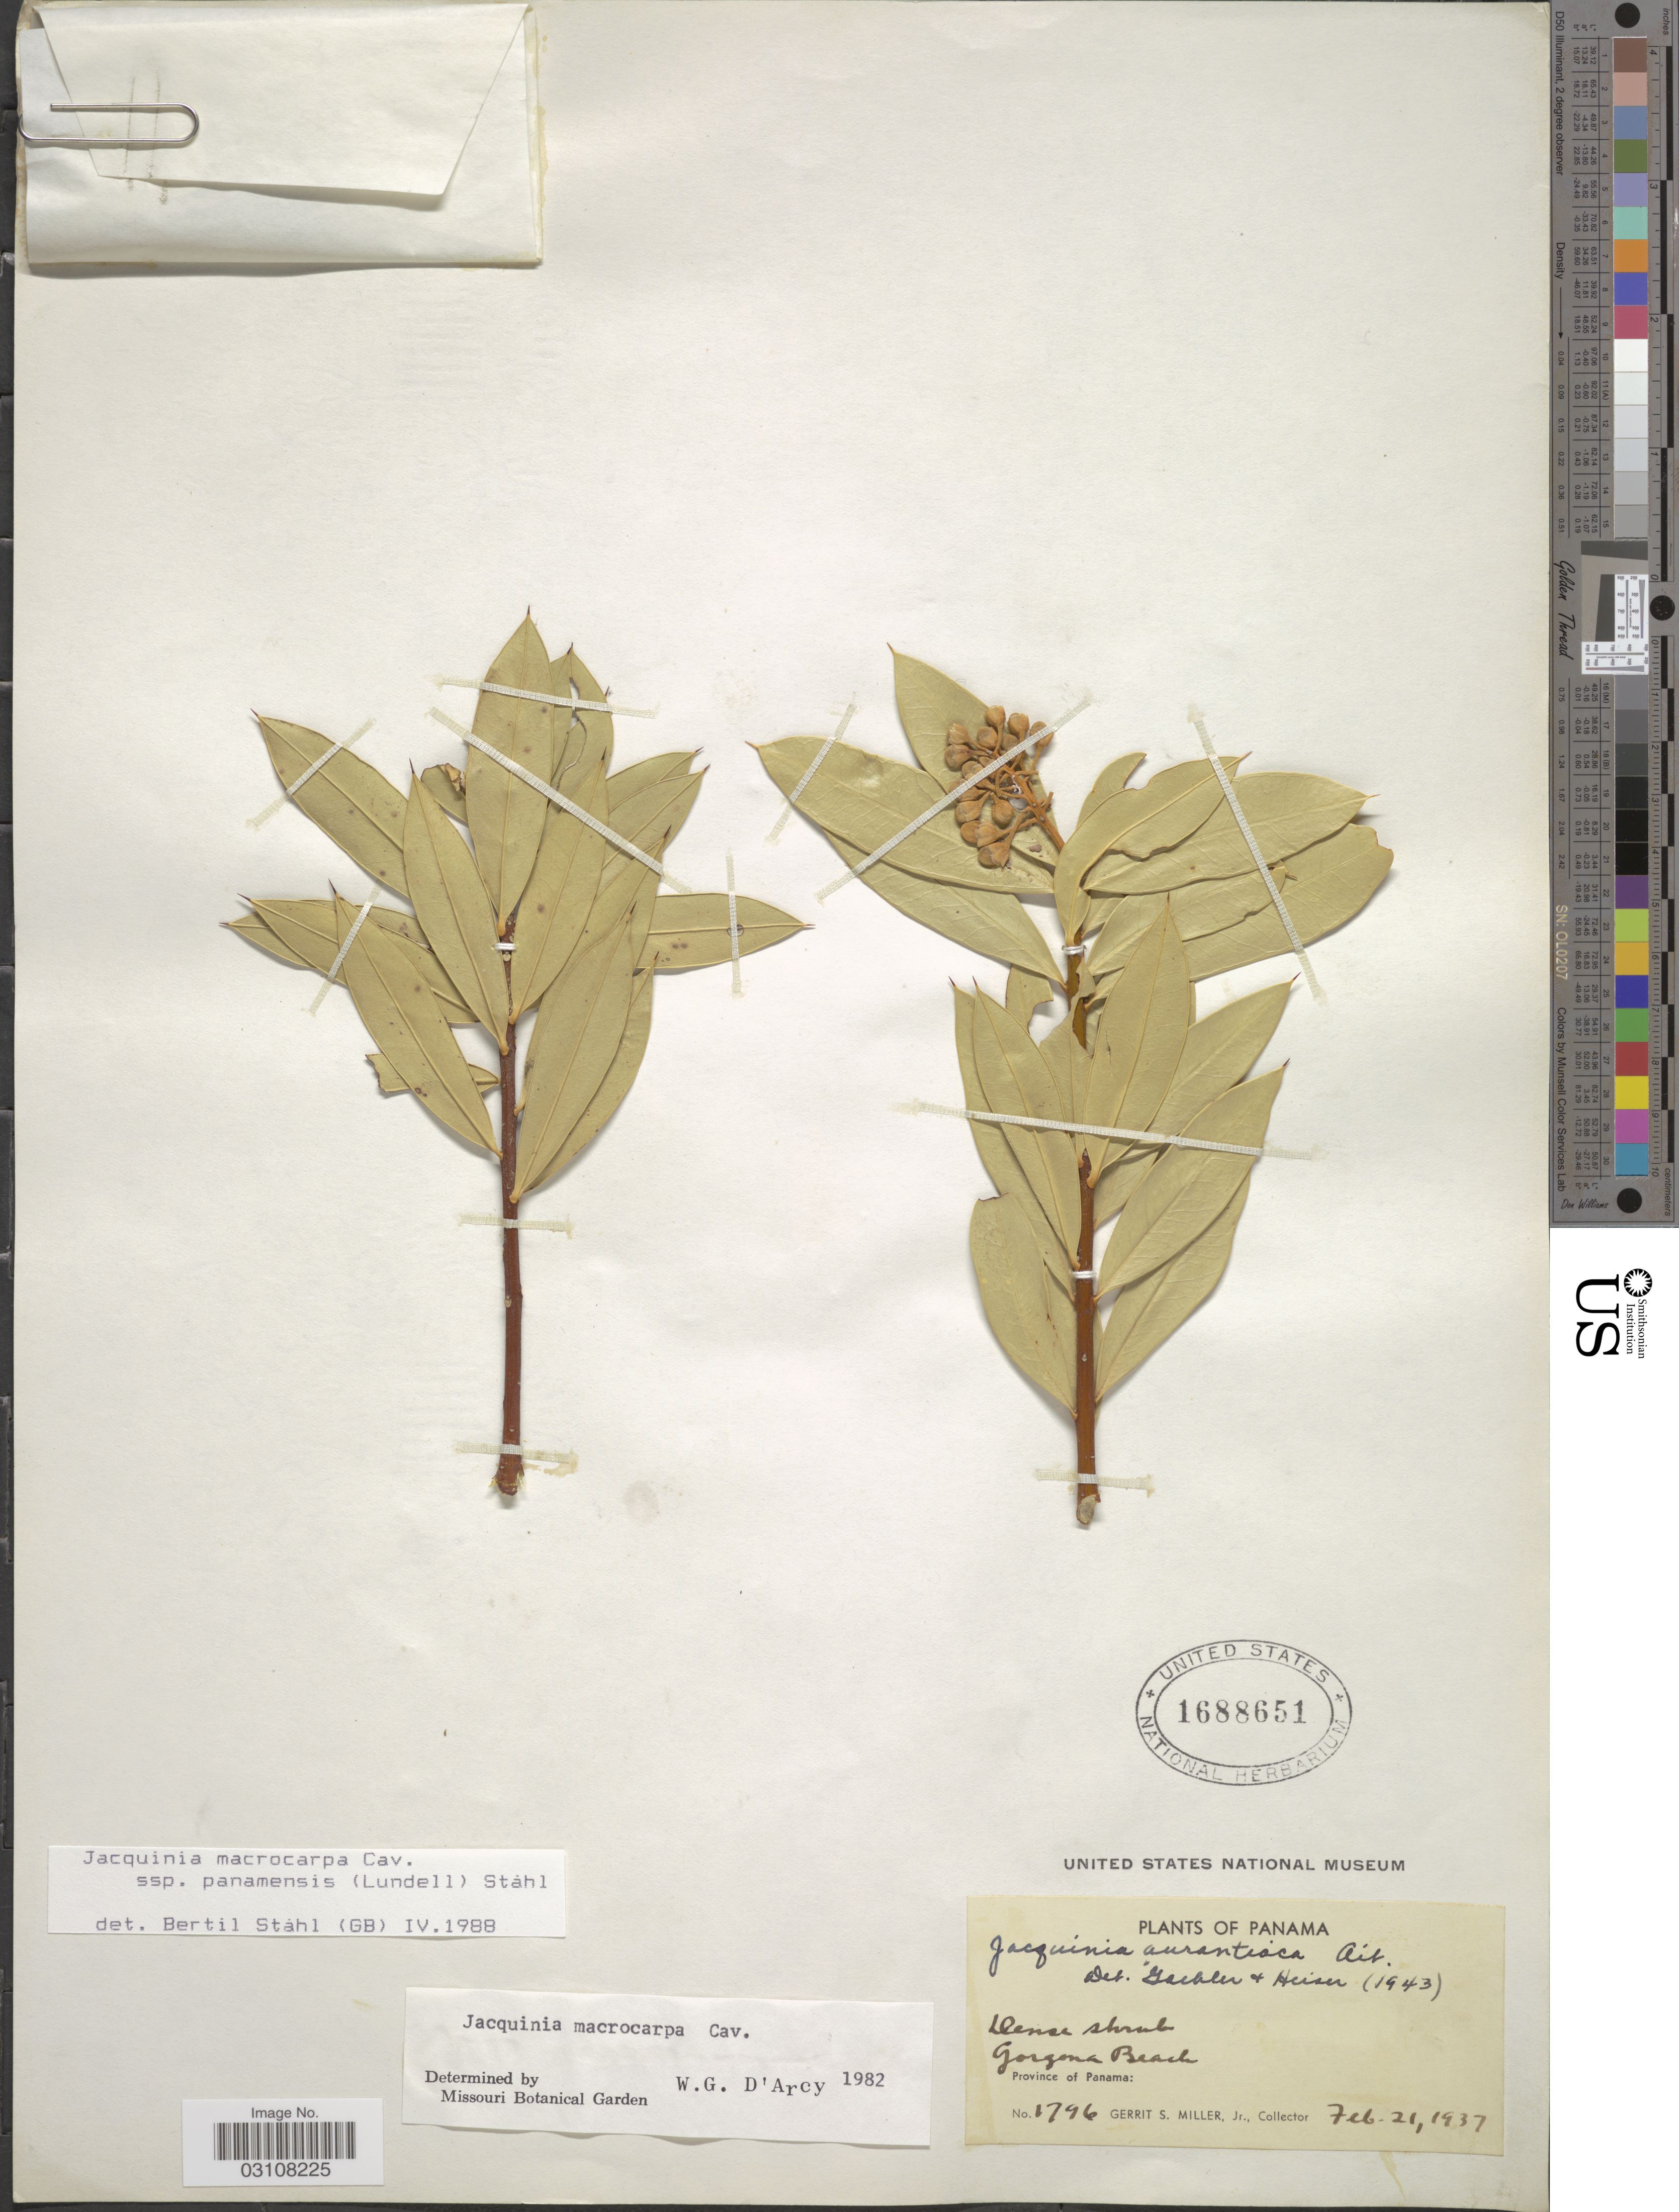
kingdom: Plantae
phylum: Tracheophyta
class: Magnoliopsida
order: Ericales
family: Primulaceae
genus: Jacquinia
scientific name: Jacquinia macrocarpa subsp. panamensis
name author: (Lundell) B. Ståhl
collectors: G. S. Miller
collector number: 1796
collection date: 1937-02-21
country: Panama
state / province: Panamá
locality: Gorgona Beach.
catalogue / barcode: US 1688651